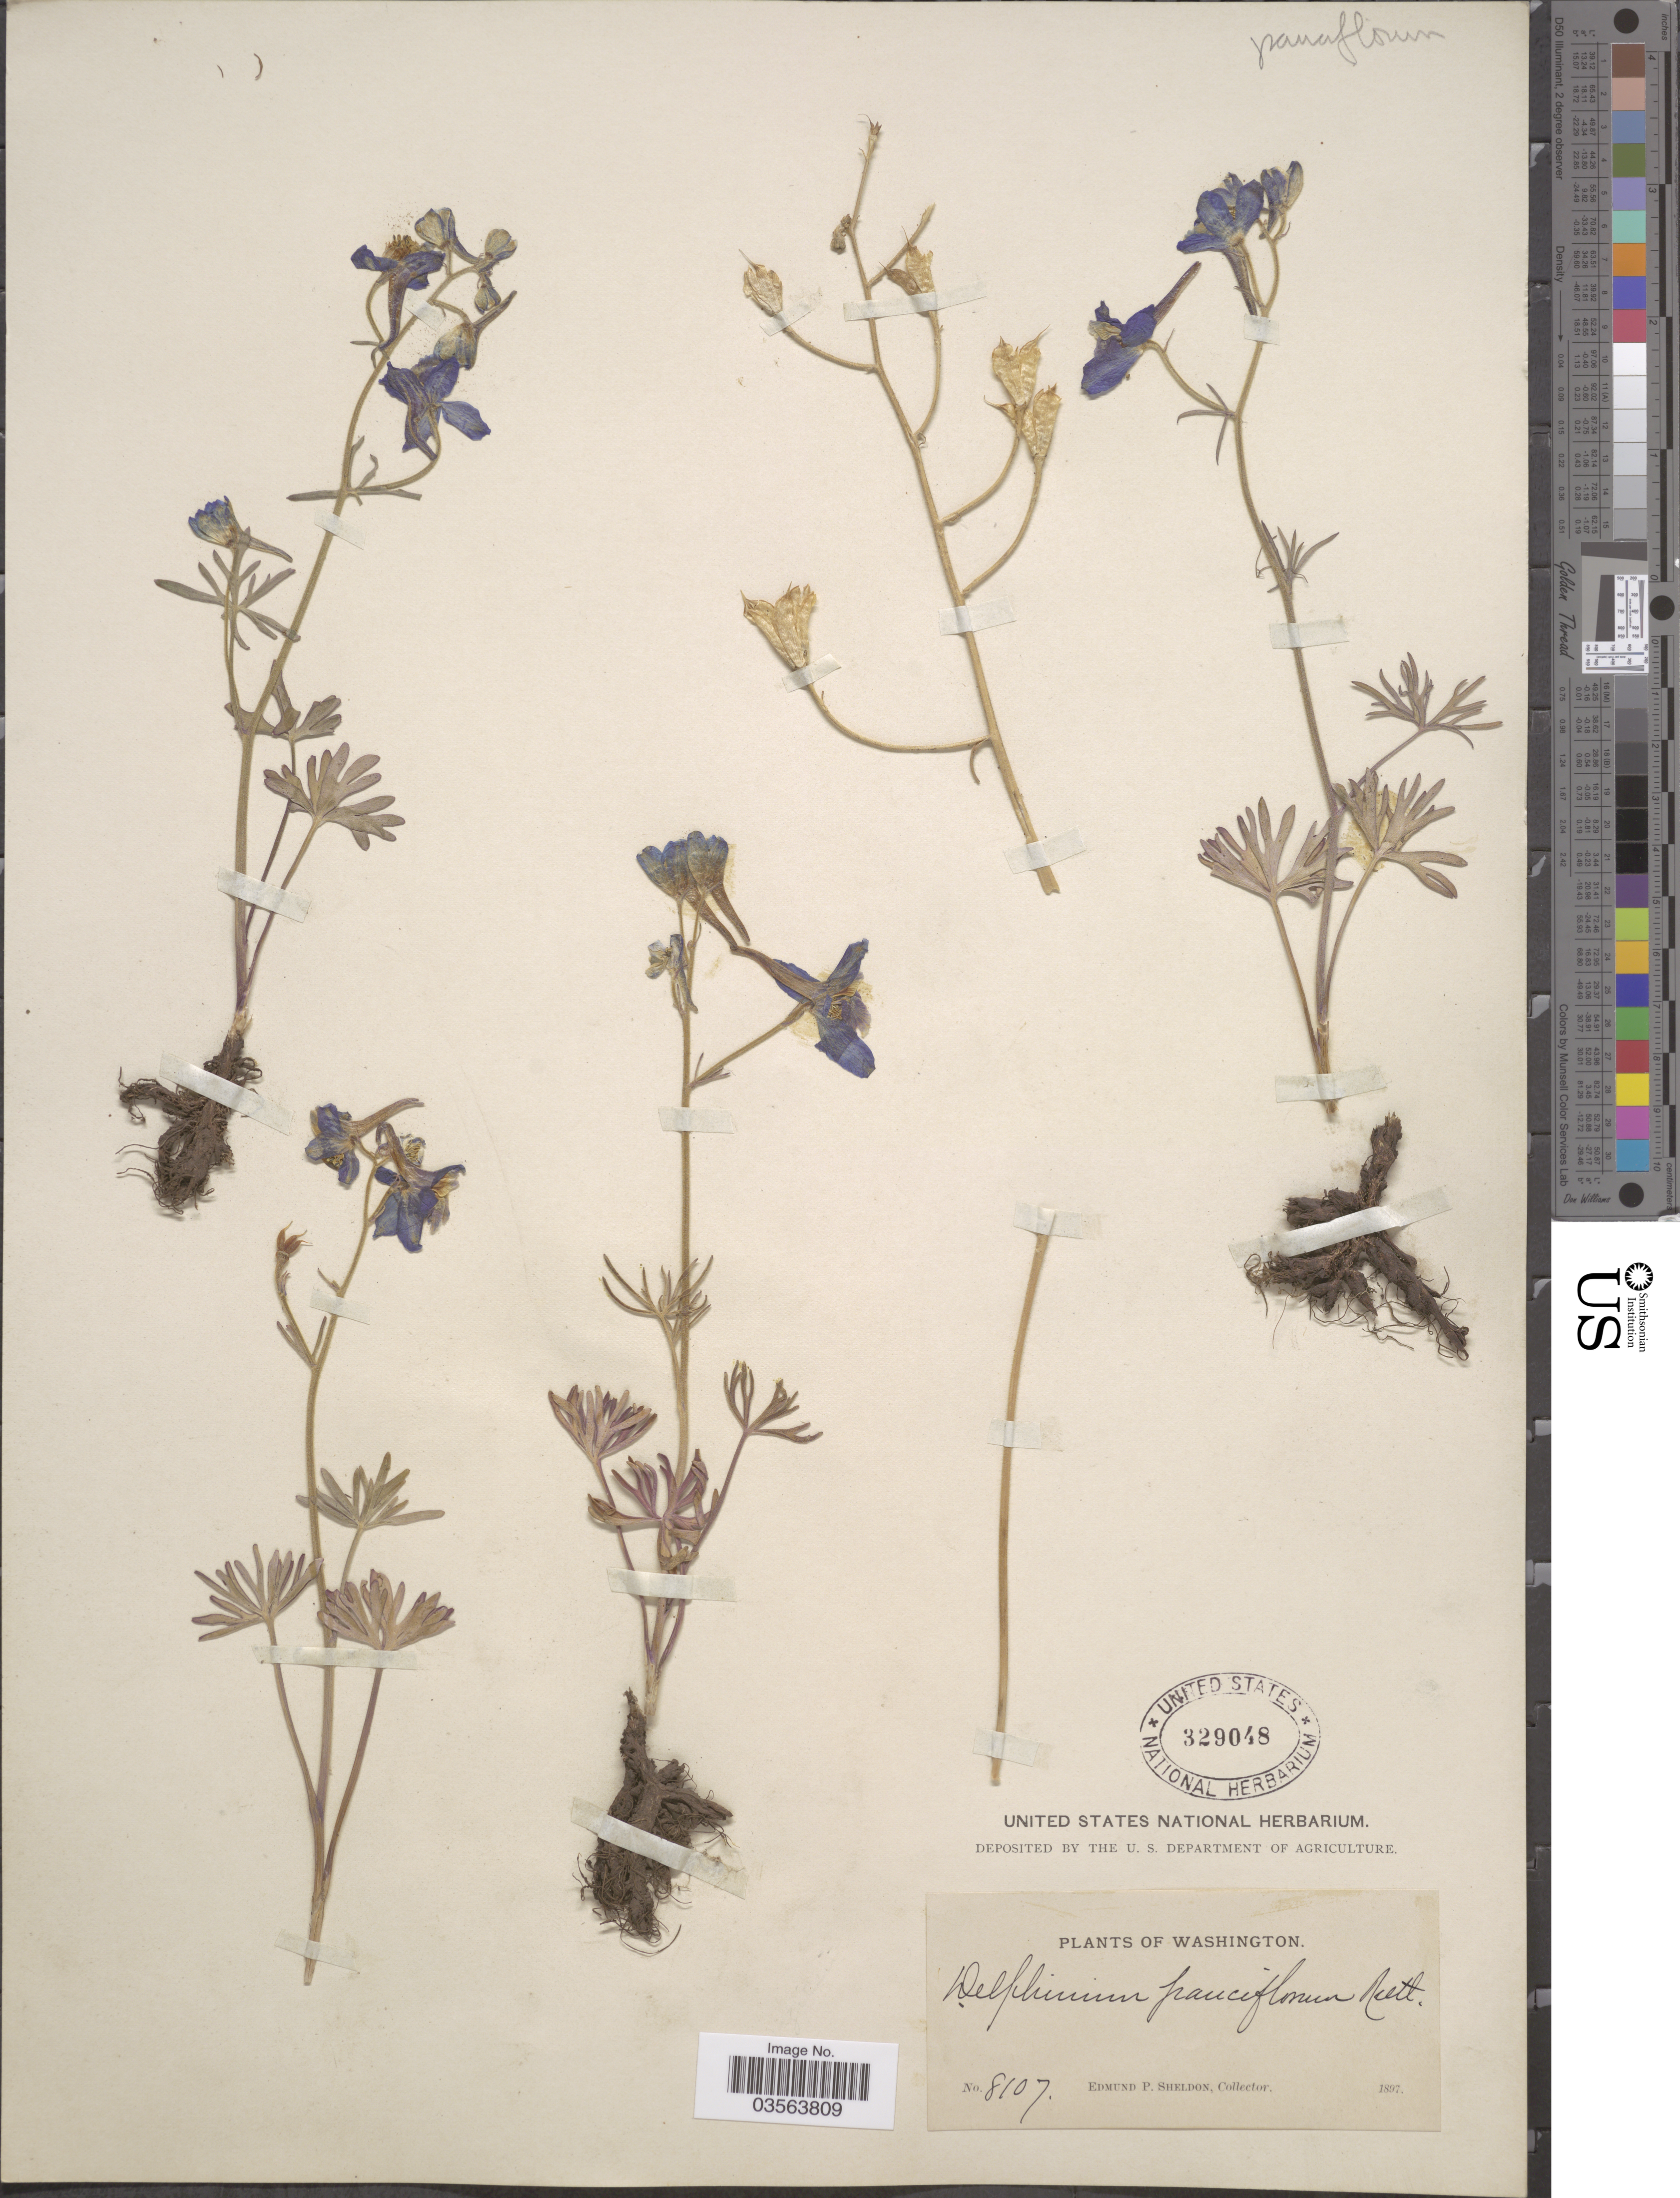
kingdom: Plantae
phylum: Tracheophyta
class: Magnoliopsida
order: Ranunculales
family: Ranunculaceae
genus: Delphinium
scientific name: Delphinium nuttallianum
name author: E. Pritz. ex Walpers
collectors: E. P. Sheldon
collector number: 8107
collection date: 1897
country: United States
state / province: Washington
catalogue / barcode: US 329048